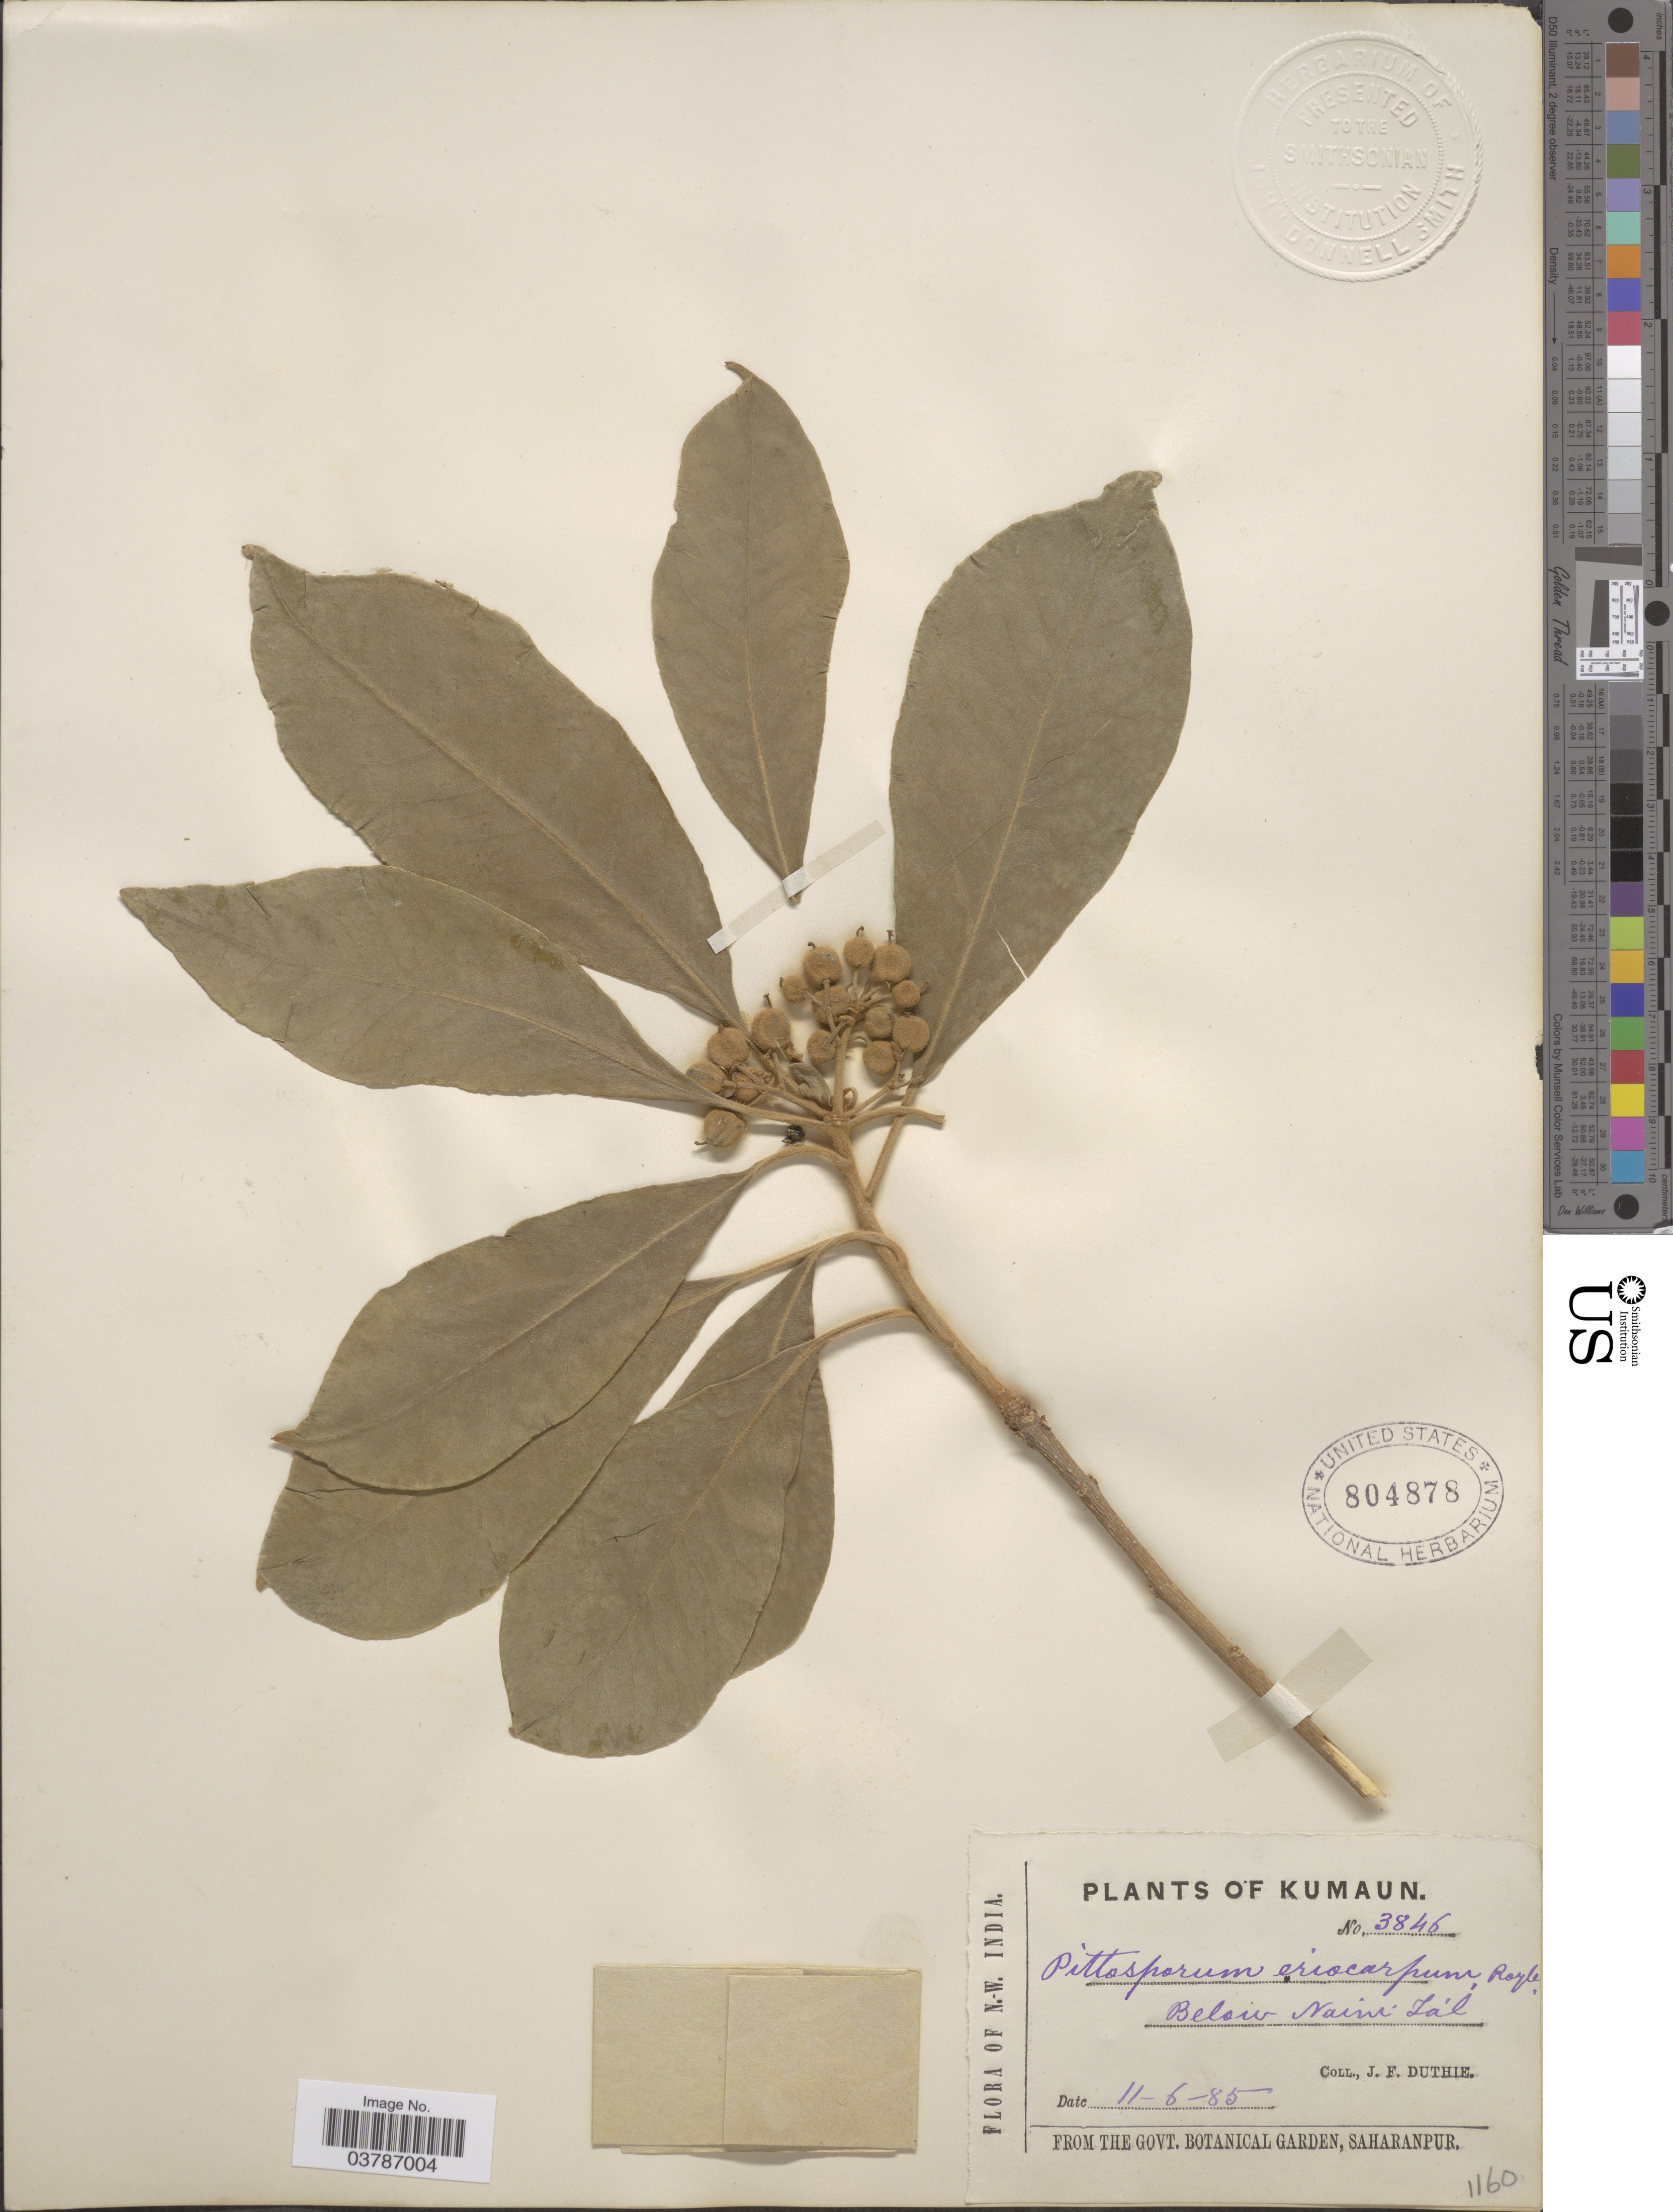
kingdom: Plantae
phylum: Tracheophyta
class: Magnoliopsida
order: Apiales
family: Pittosporaceae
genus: Pittosporum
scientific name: Pittosporum eriocarpum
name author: Royle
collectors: J. F. Duthie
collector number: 3846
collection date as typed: Transcribed d/m/y: 11/6/85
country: India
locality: N.-W. India. Kumaun. Below Naini Tál.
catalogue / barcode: US 804878